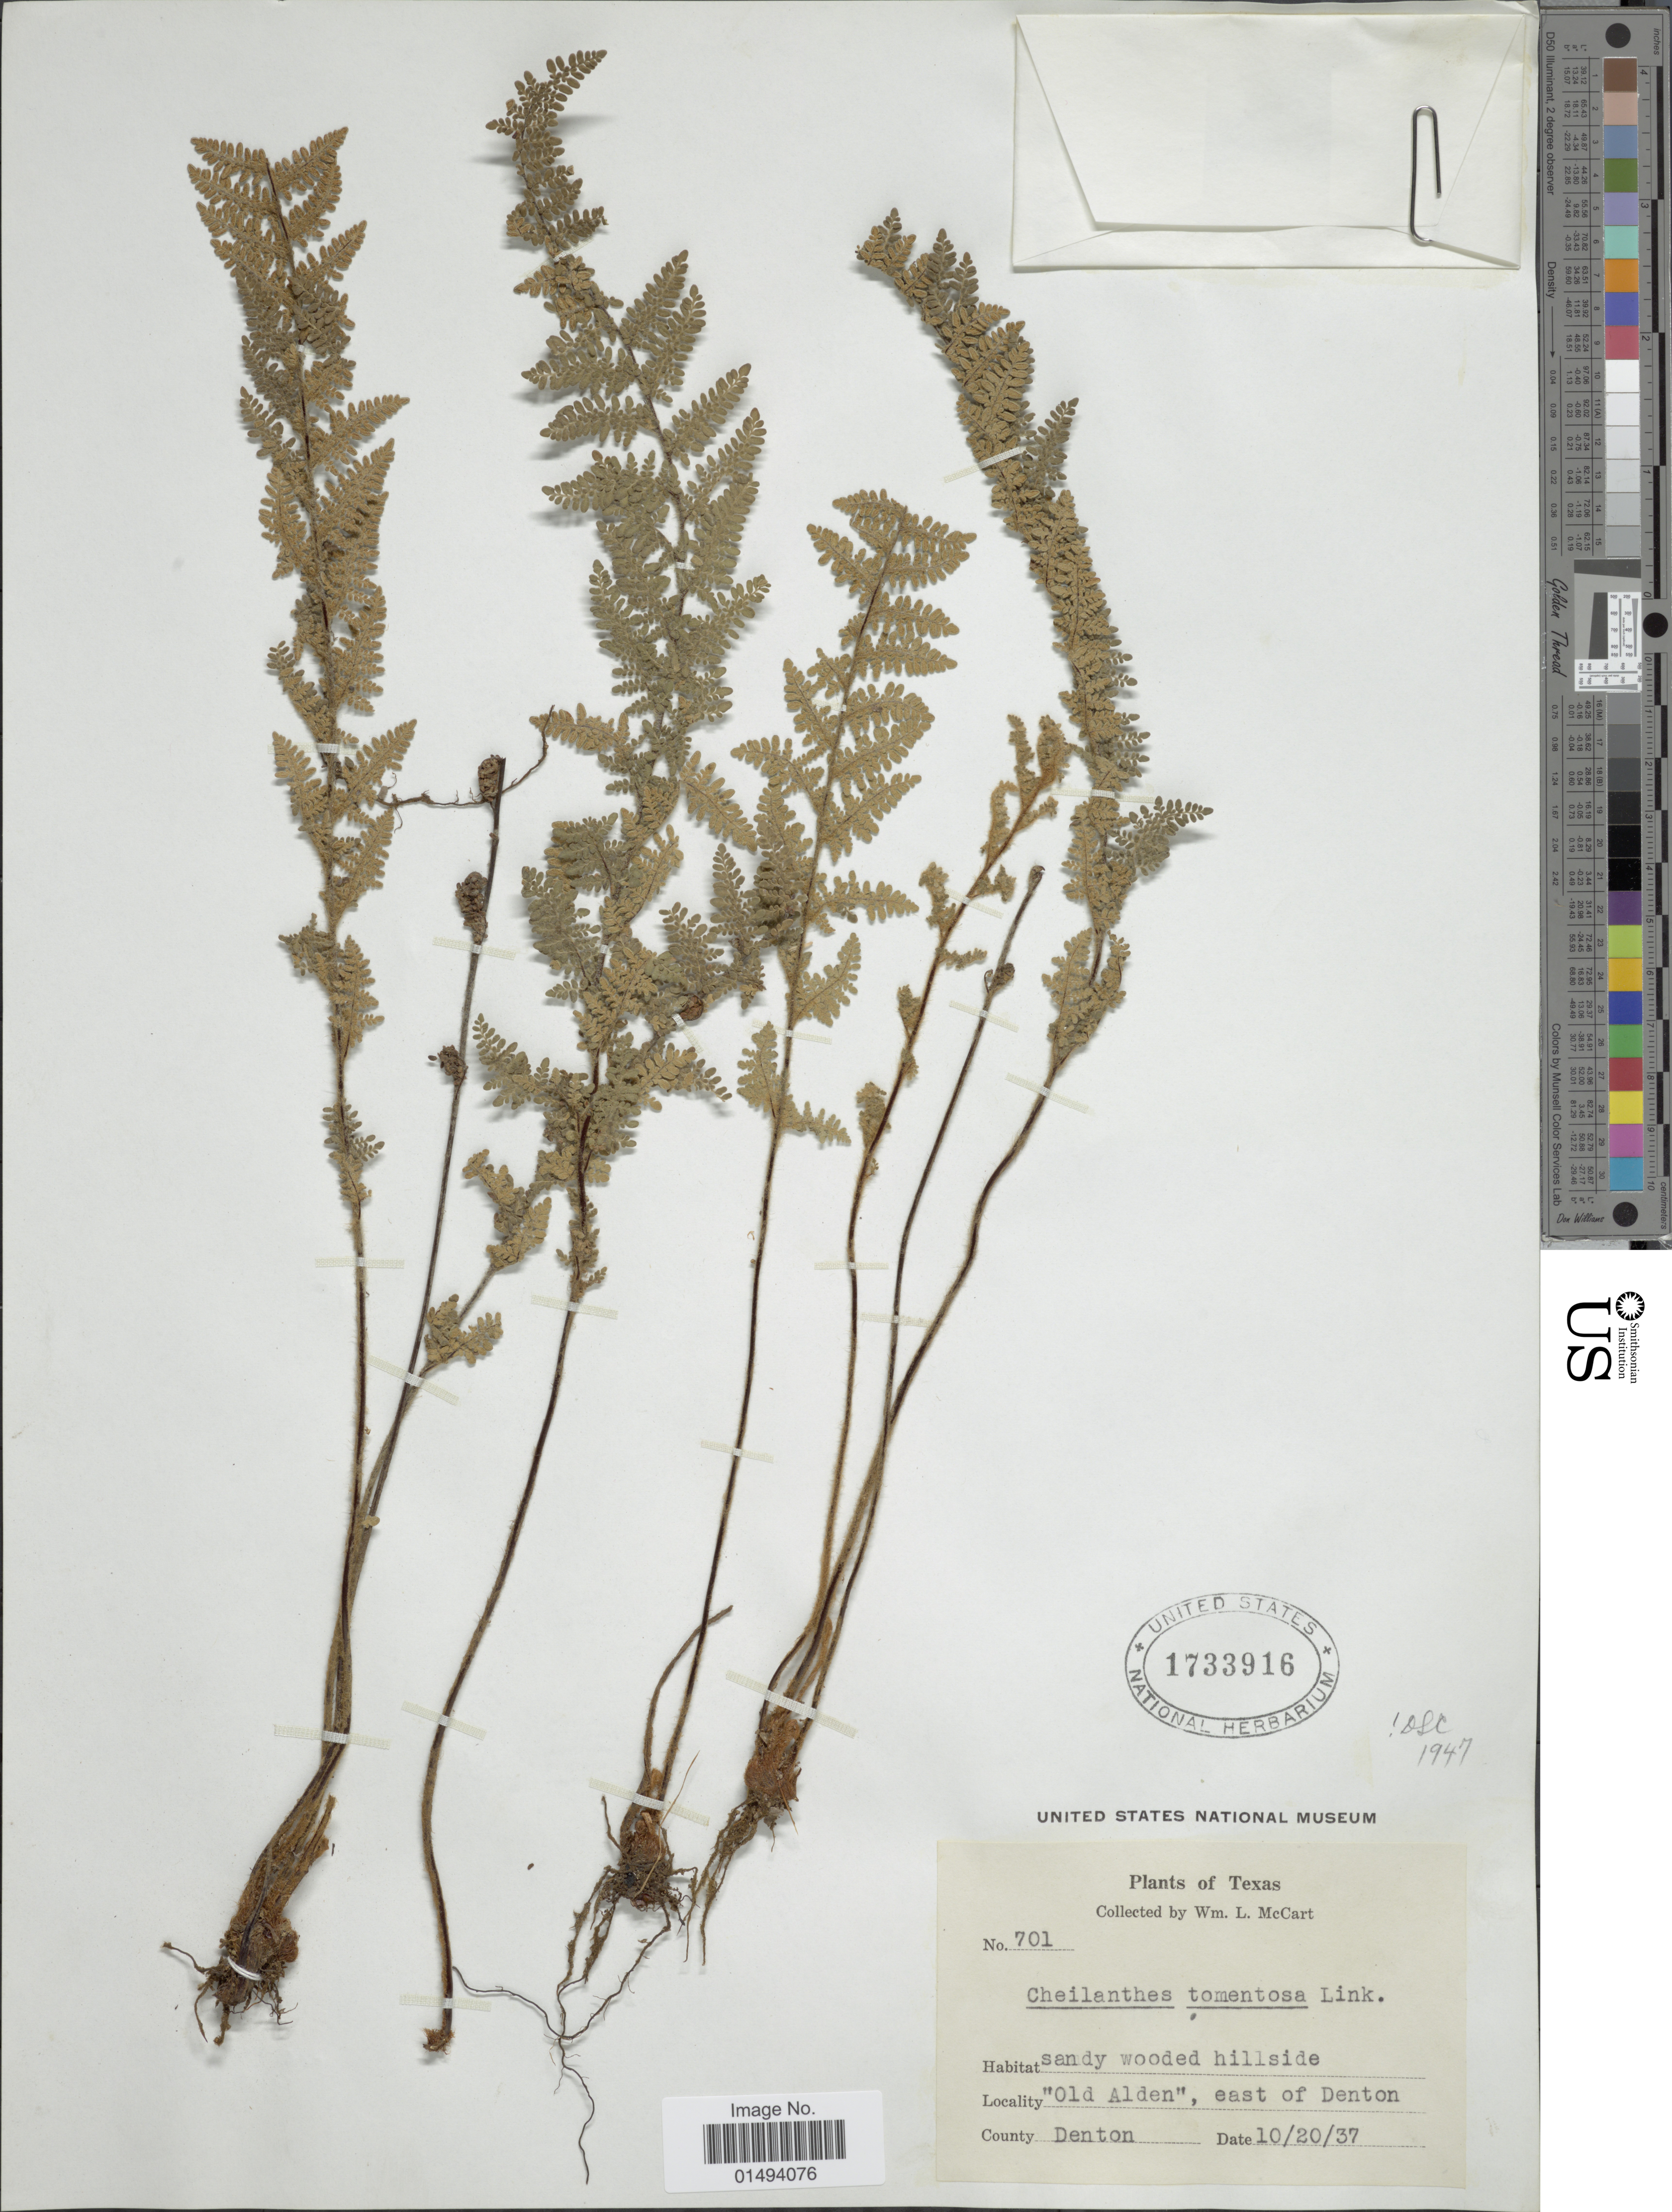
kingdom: Plantae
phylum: Tracheophyta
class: Polypodiopsida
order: Polypodiales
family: Pteridaceae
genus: Myriopteris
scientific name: Myriopteris tomentosa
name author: (Link) Fée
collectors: W. McCart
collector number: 701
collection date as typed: Transcribed d/m/y: 20/10/37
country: United States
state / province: Texas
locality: Texas, " Old Alden", east of Denton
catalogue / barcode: US 1733916